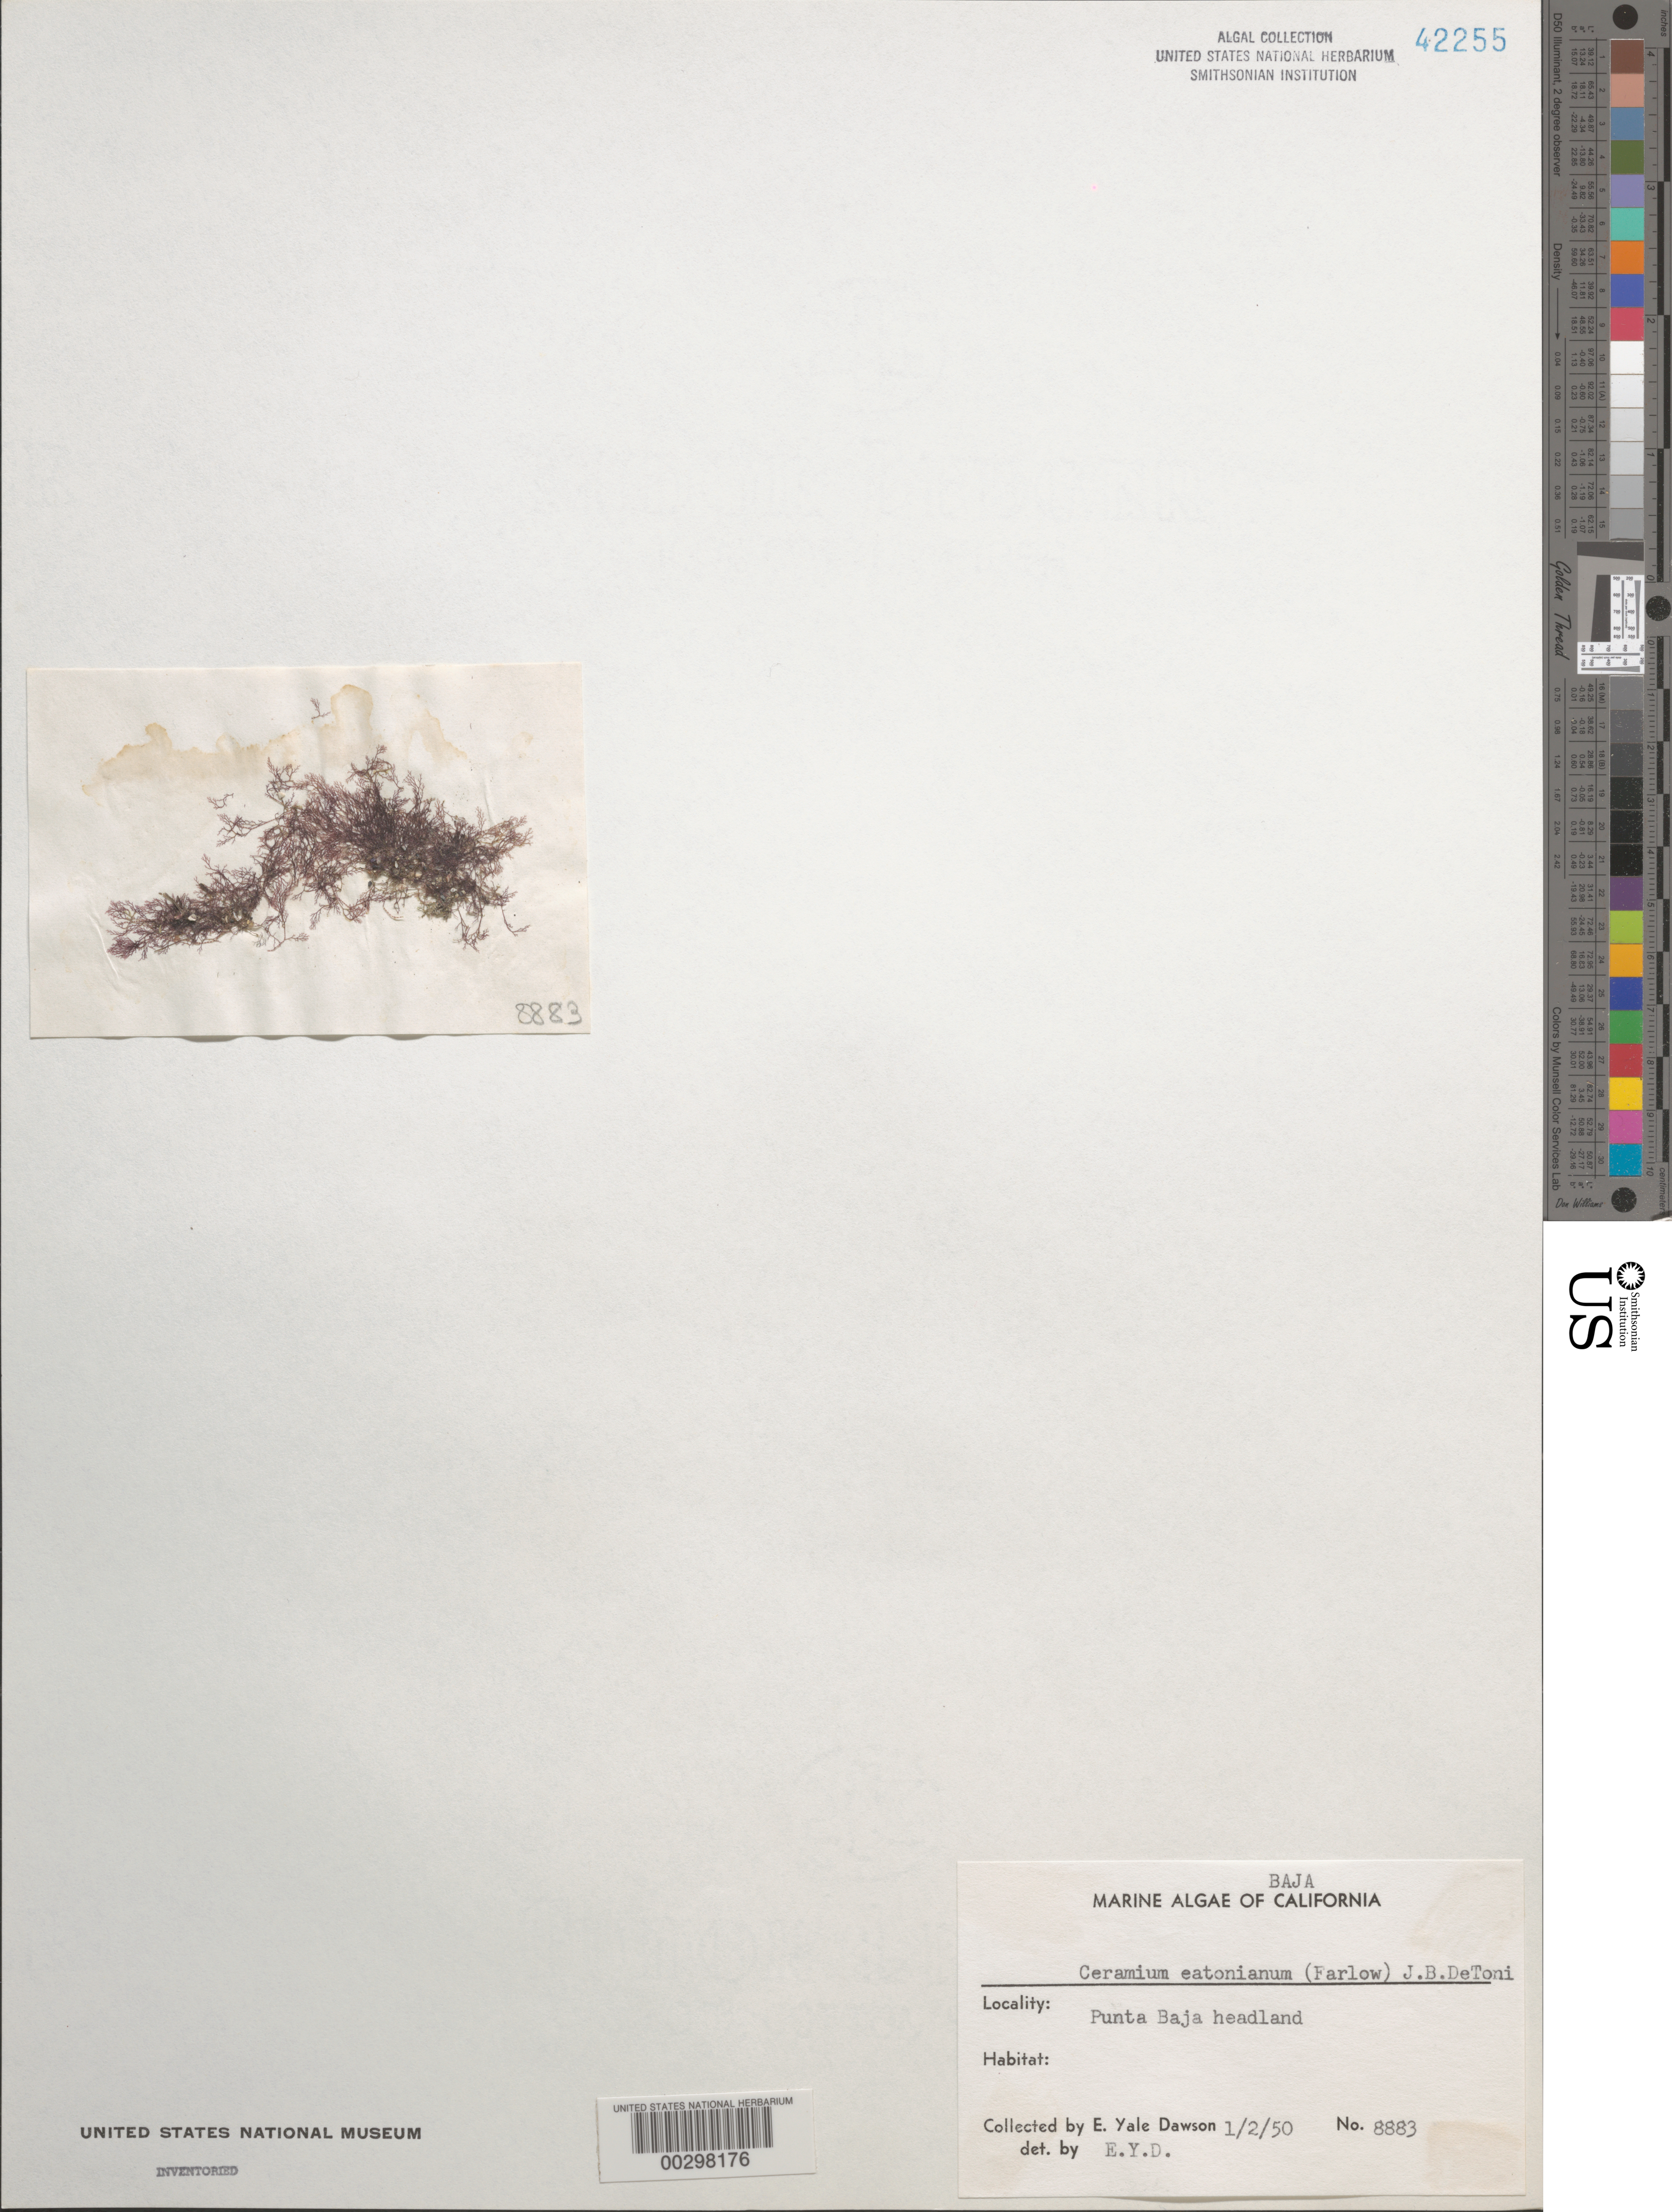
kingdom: Plantae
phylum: Rhodophyta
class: Florideophyceae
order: Ceramiales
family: Ceramiaceae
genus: Corallophila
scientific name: Corallophila eatoniana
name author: (Farl.) T.O. Cho et al.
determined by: Algae name updating Project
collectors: E. Y. Dawson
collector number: EYD 8883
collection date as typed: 02 Jan 1950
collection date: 1950-01-02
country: Mexico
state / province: Baja California Norte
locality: Punta Baja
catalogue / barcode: US 42255